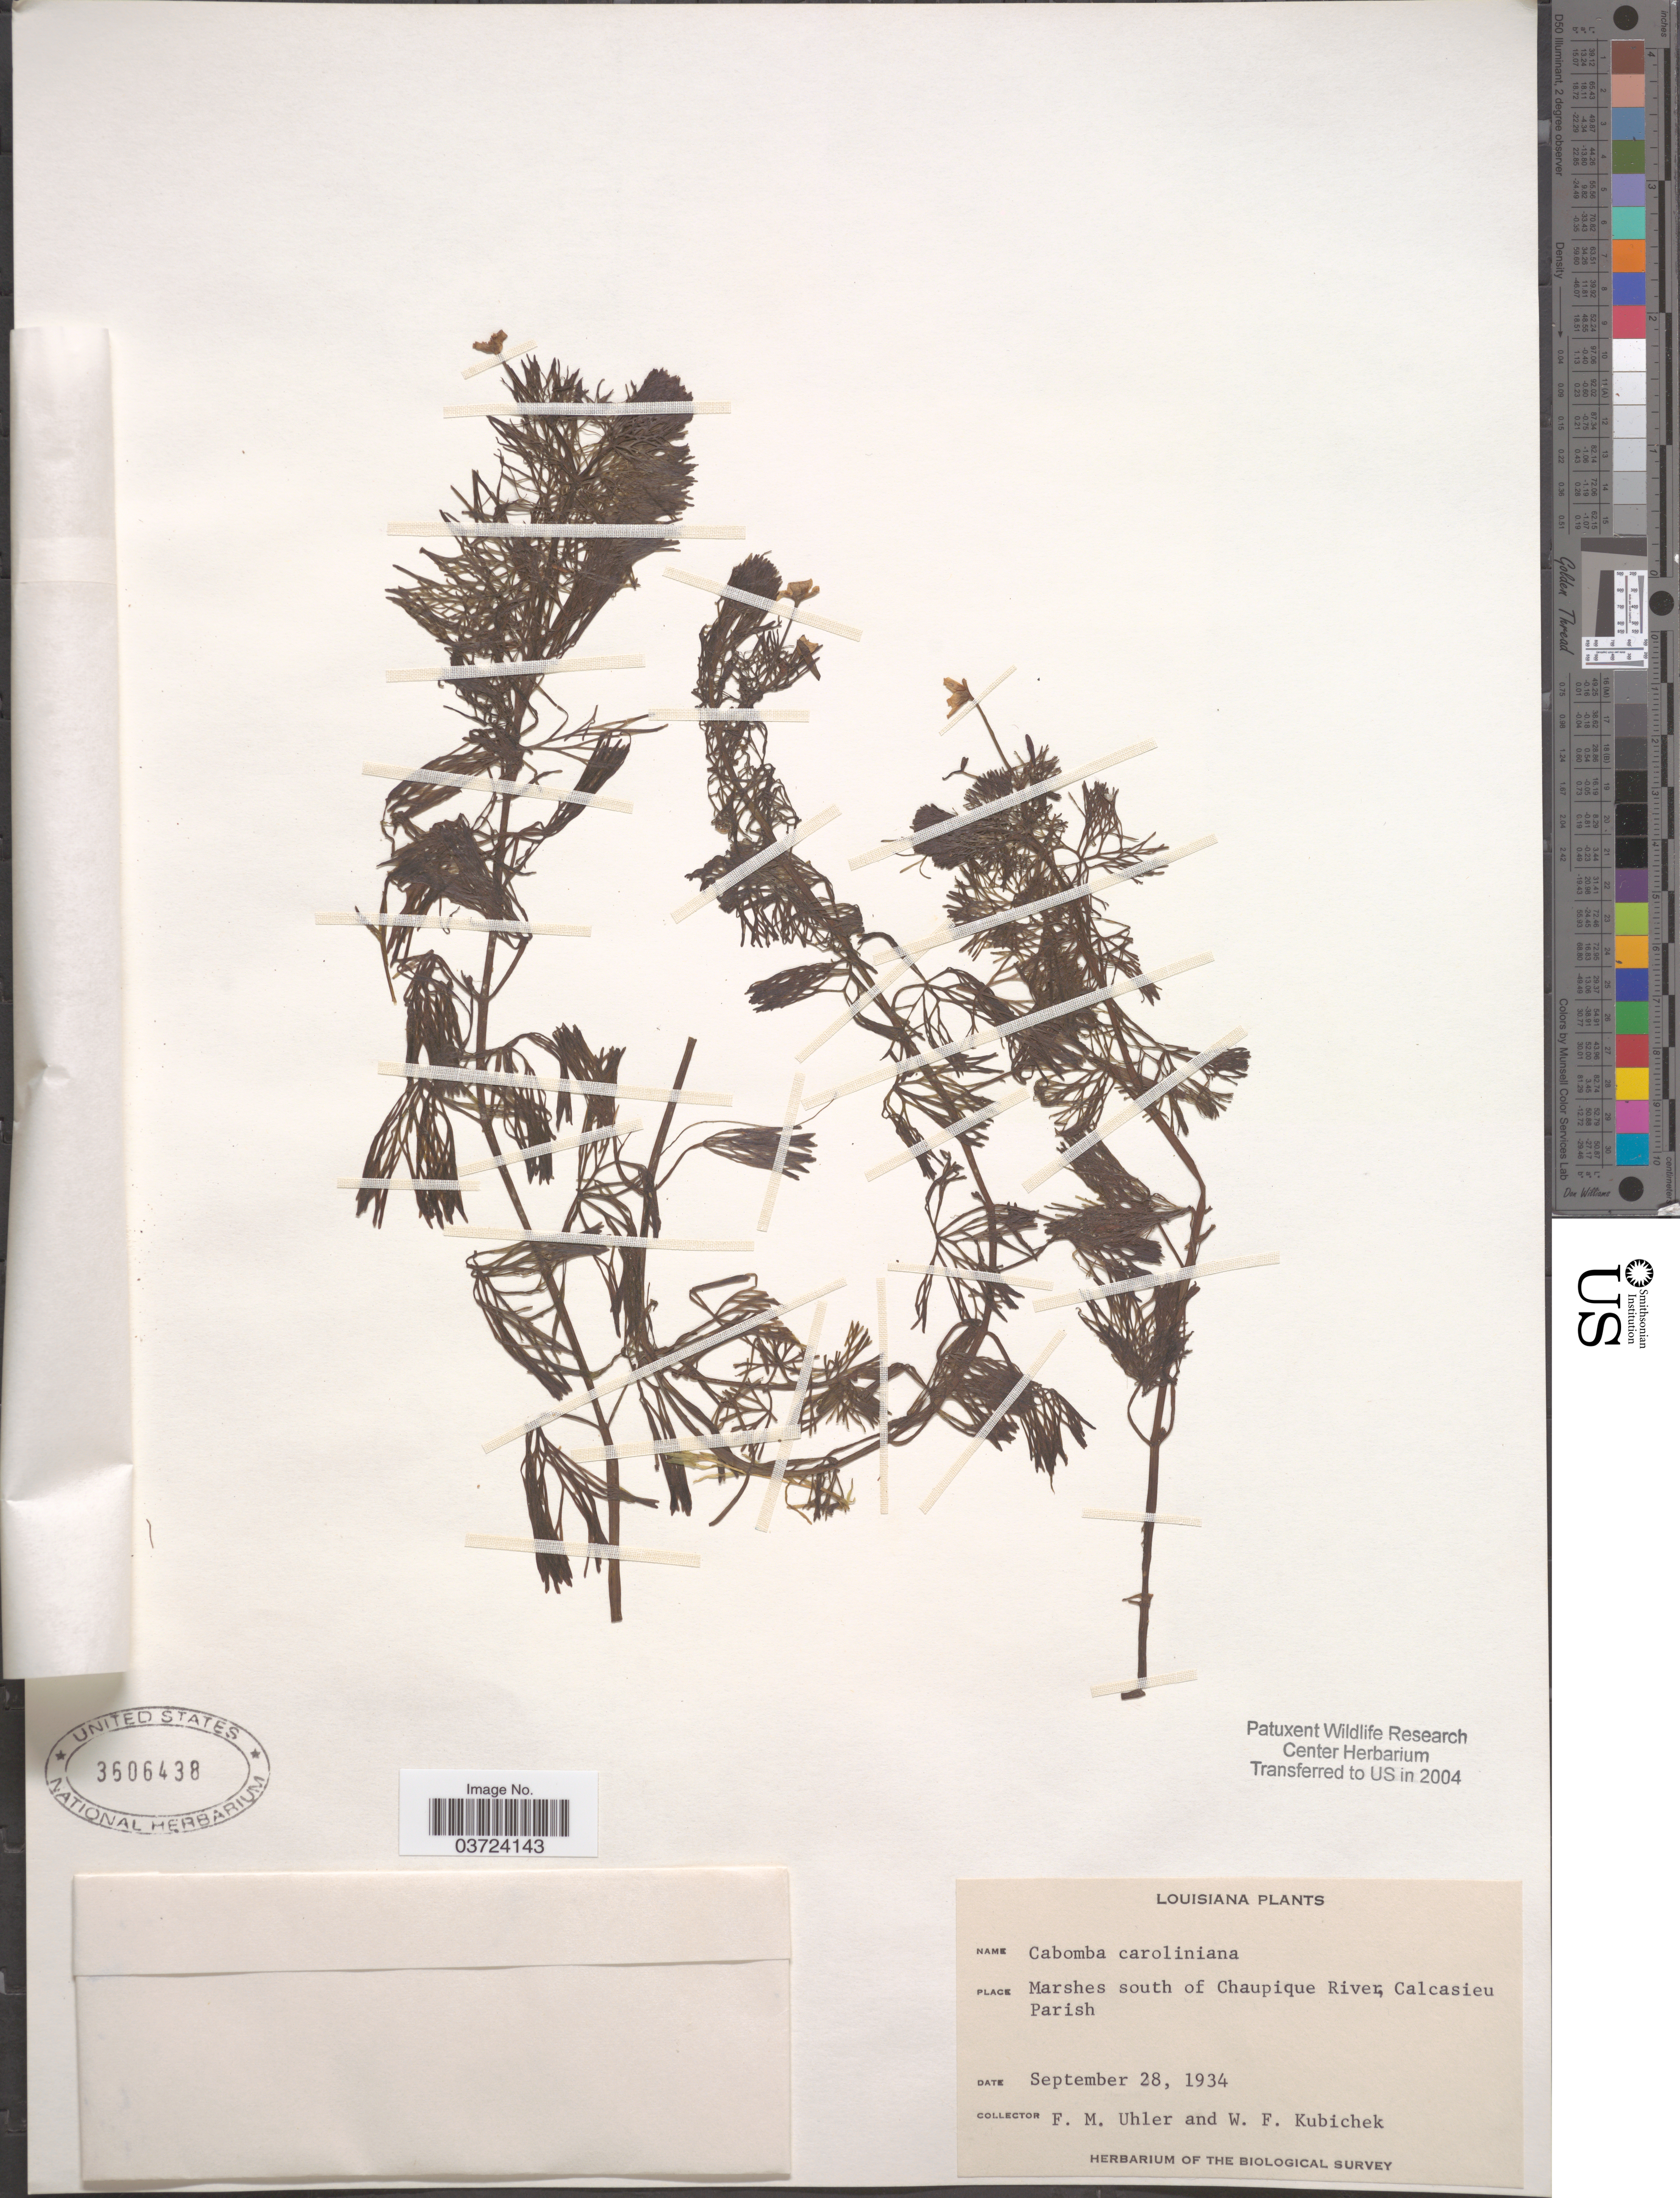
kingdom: Plantae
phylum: Tracheophyta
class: Magnoliopsida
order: Nymphaeales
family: Cabombaceae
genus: Cabomba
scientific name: Cabomba caroliniana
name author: A. Gray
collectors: F. M. Uhler & W. Kubichek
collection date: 1934-09-28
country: United States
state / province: Louisiana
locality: Marshes south of Chaupique River, Calcasieu Parish.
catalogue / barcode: US 3606438